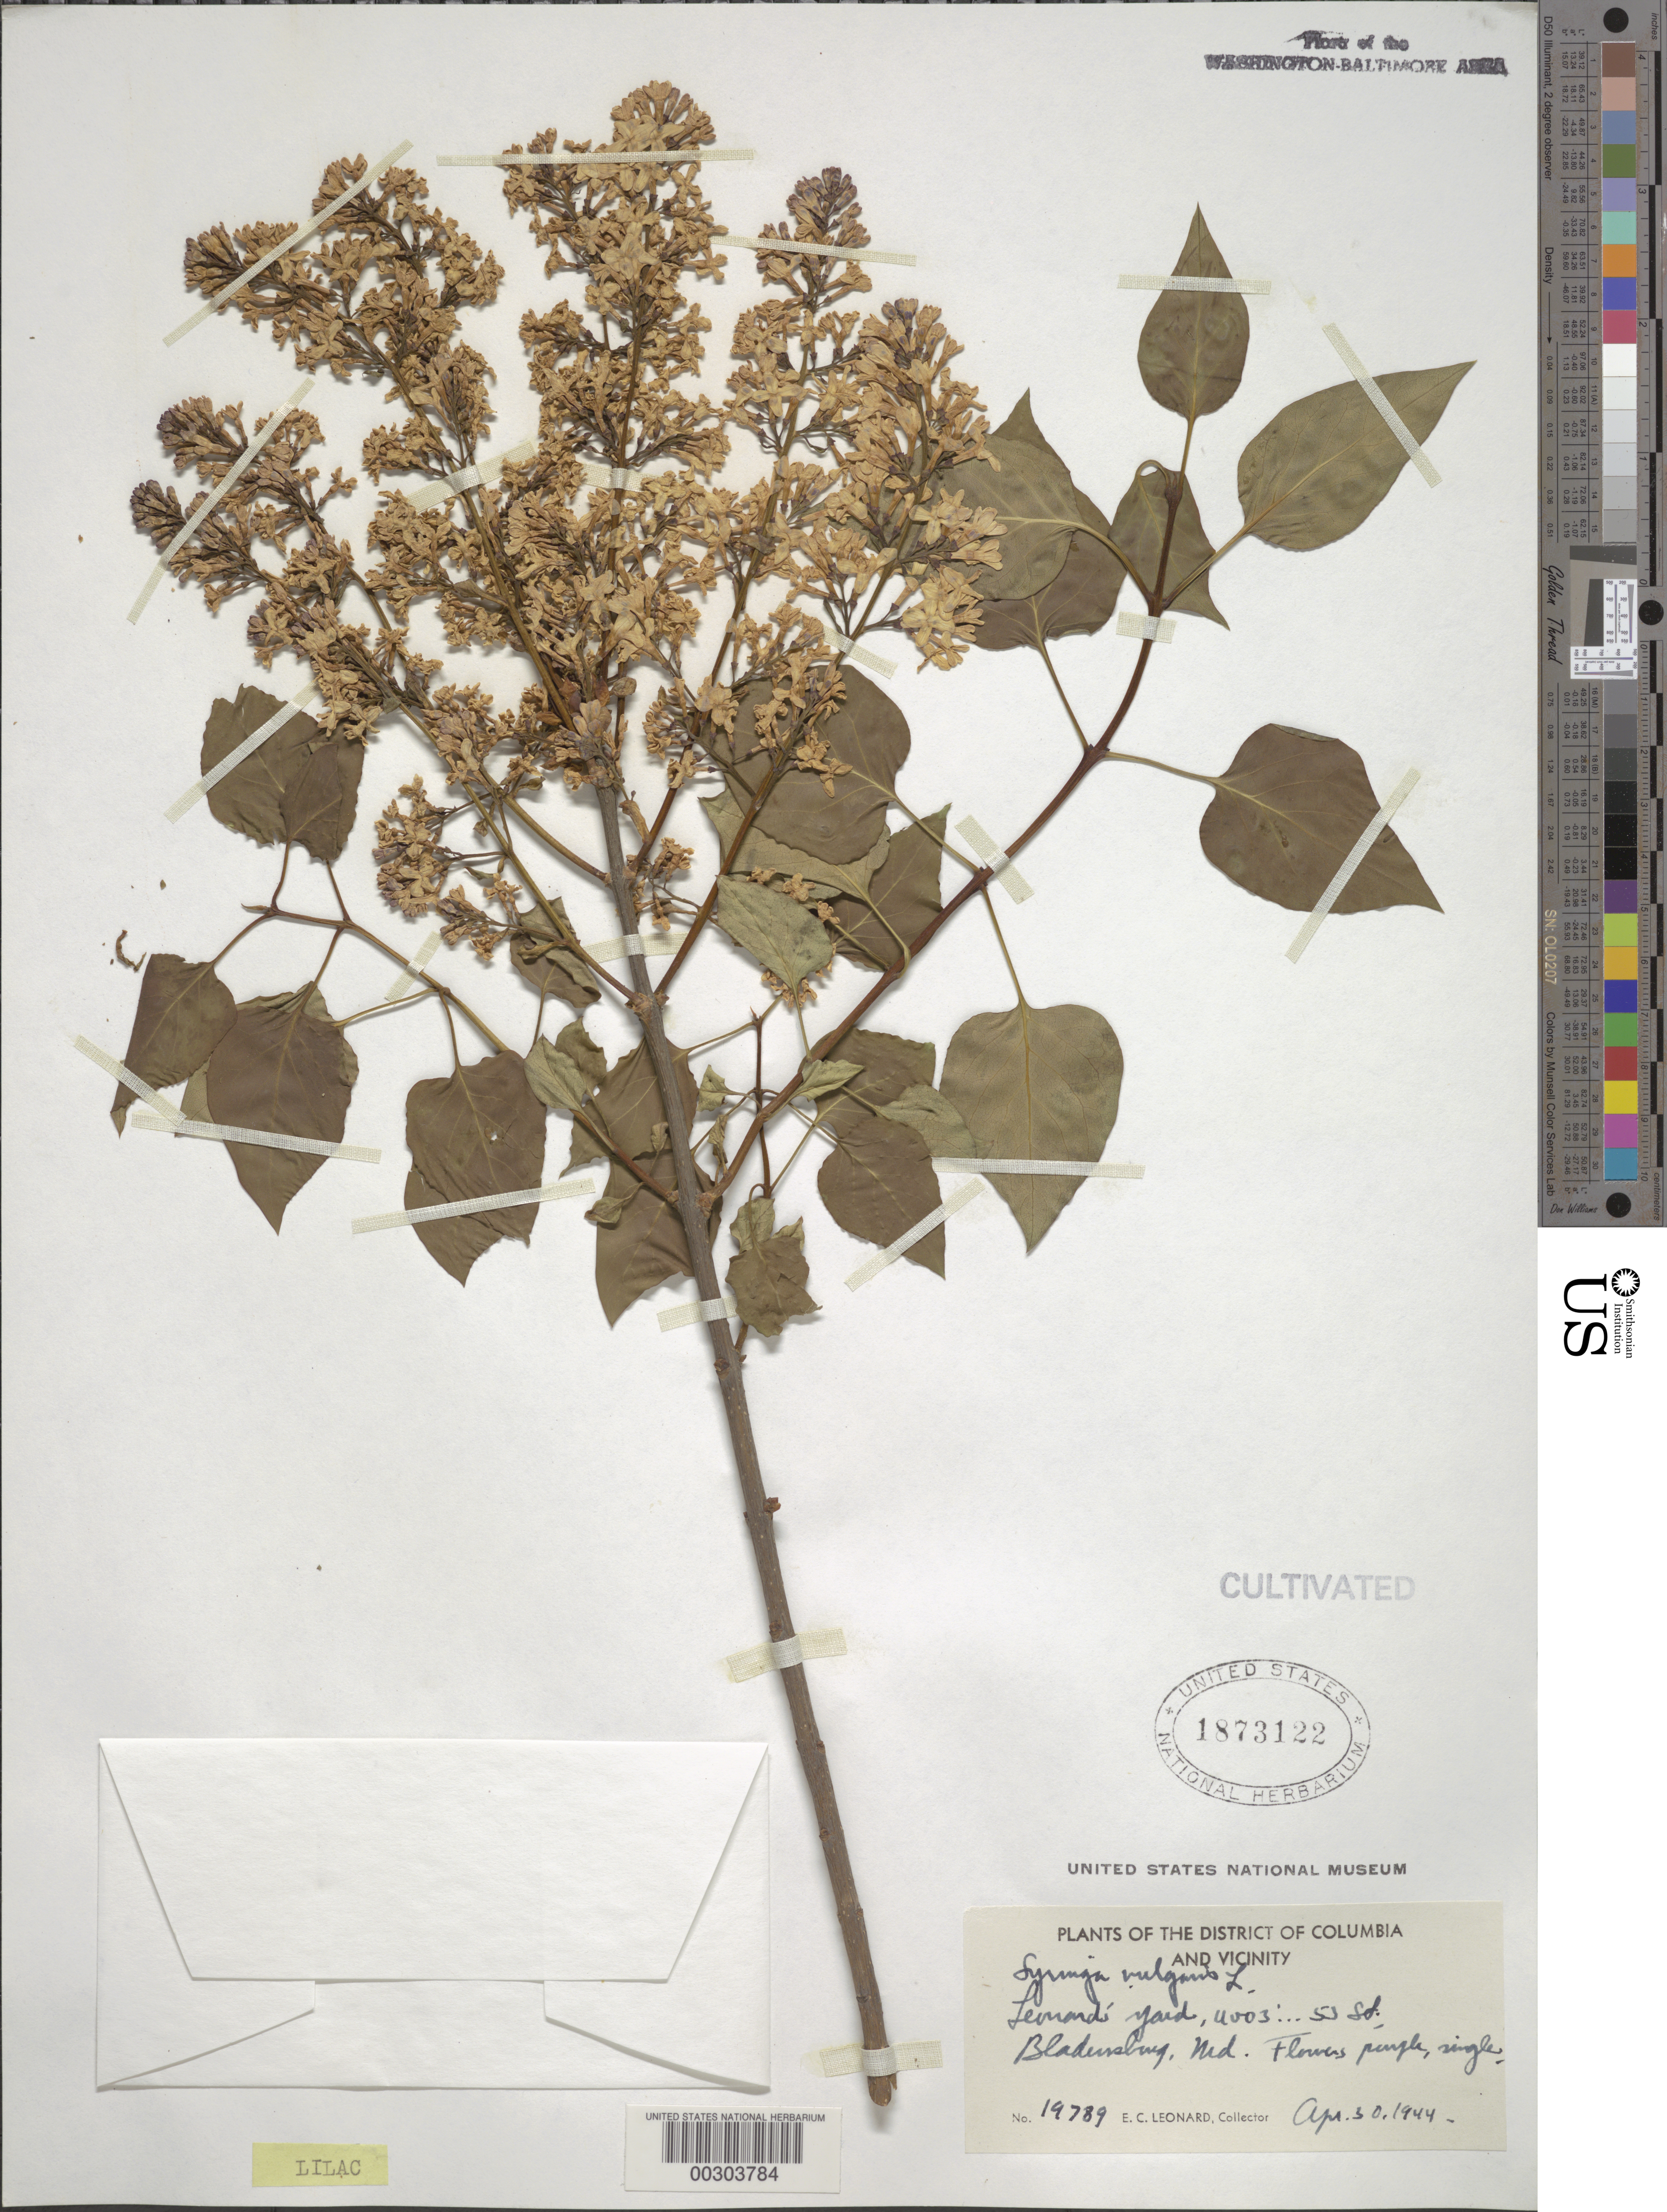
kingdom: Plantae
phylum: Tracheophyta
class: Magnoliopsida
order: Lamiales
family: Oleaceae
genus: Syringa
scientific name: Syringa vulgaris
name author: L.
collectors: E. C. Leonard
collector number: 19789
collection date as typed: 30 Apr 1944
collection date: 1944-04-30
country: United States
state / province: Maryland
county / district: Prince George's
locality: Bladensburg, 4003 53rd St, Leonard's Yard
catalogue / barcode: US 1873122